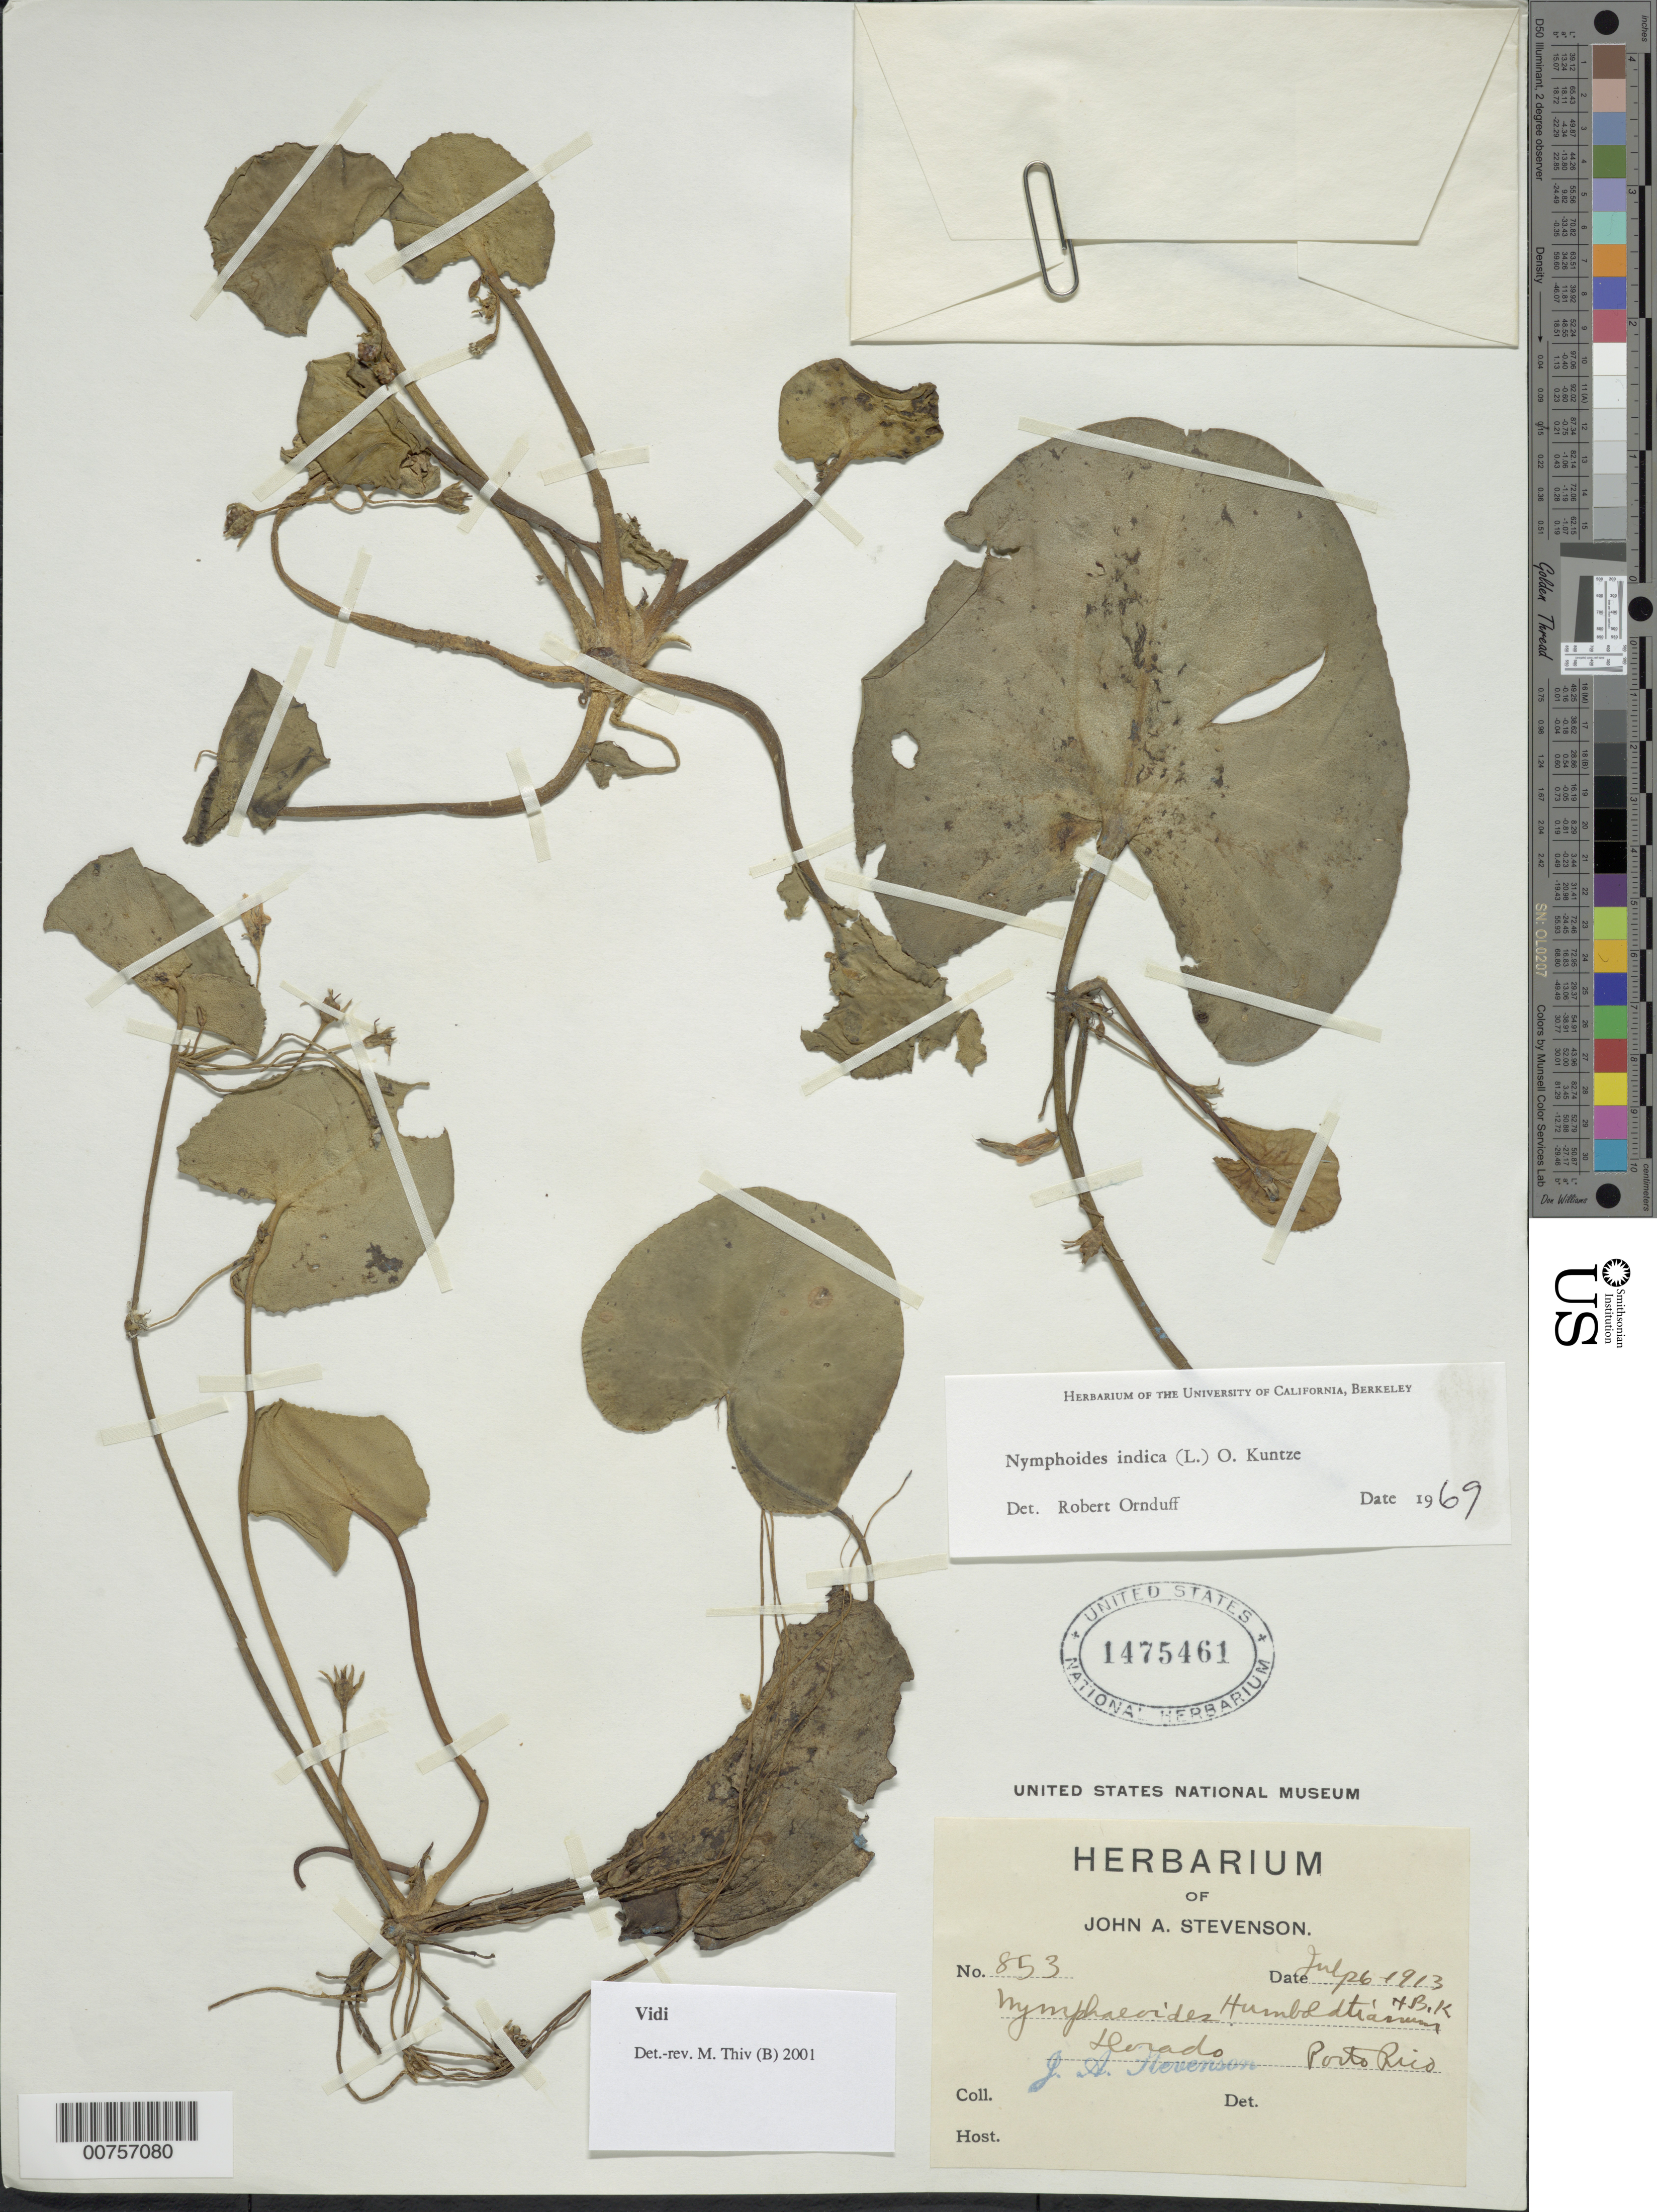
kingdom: Plantae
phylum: Tracheophyta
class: Magnoliopsida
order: Asterales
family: Menyanthaceae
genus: Nymphoides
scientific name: Nymphoides indica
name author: (L.) Kuntze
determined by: Thiv, M.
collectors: J. Stevenson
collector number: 853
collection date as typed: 06 Jul 1913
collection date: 1913-07-06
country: Puerto Rico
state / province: Dorado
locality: Dorado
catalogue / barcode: US 1475461